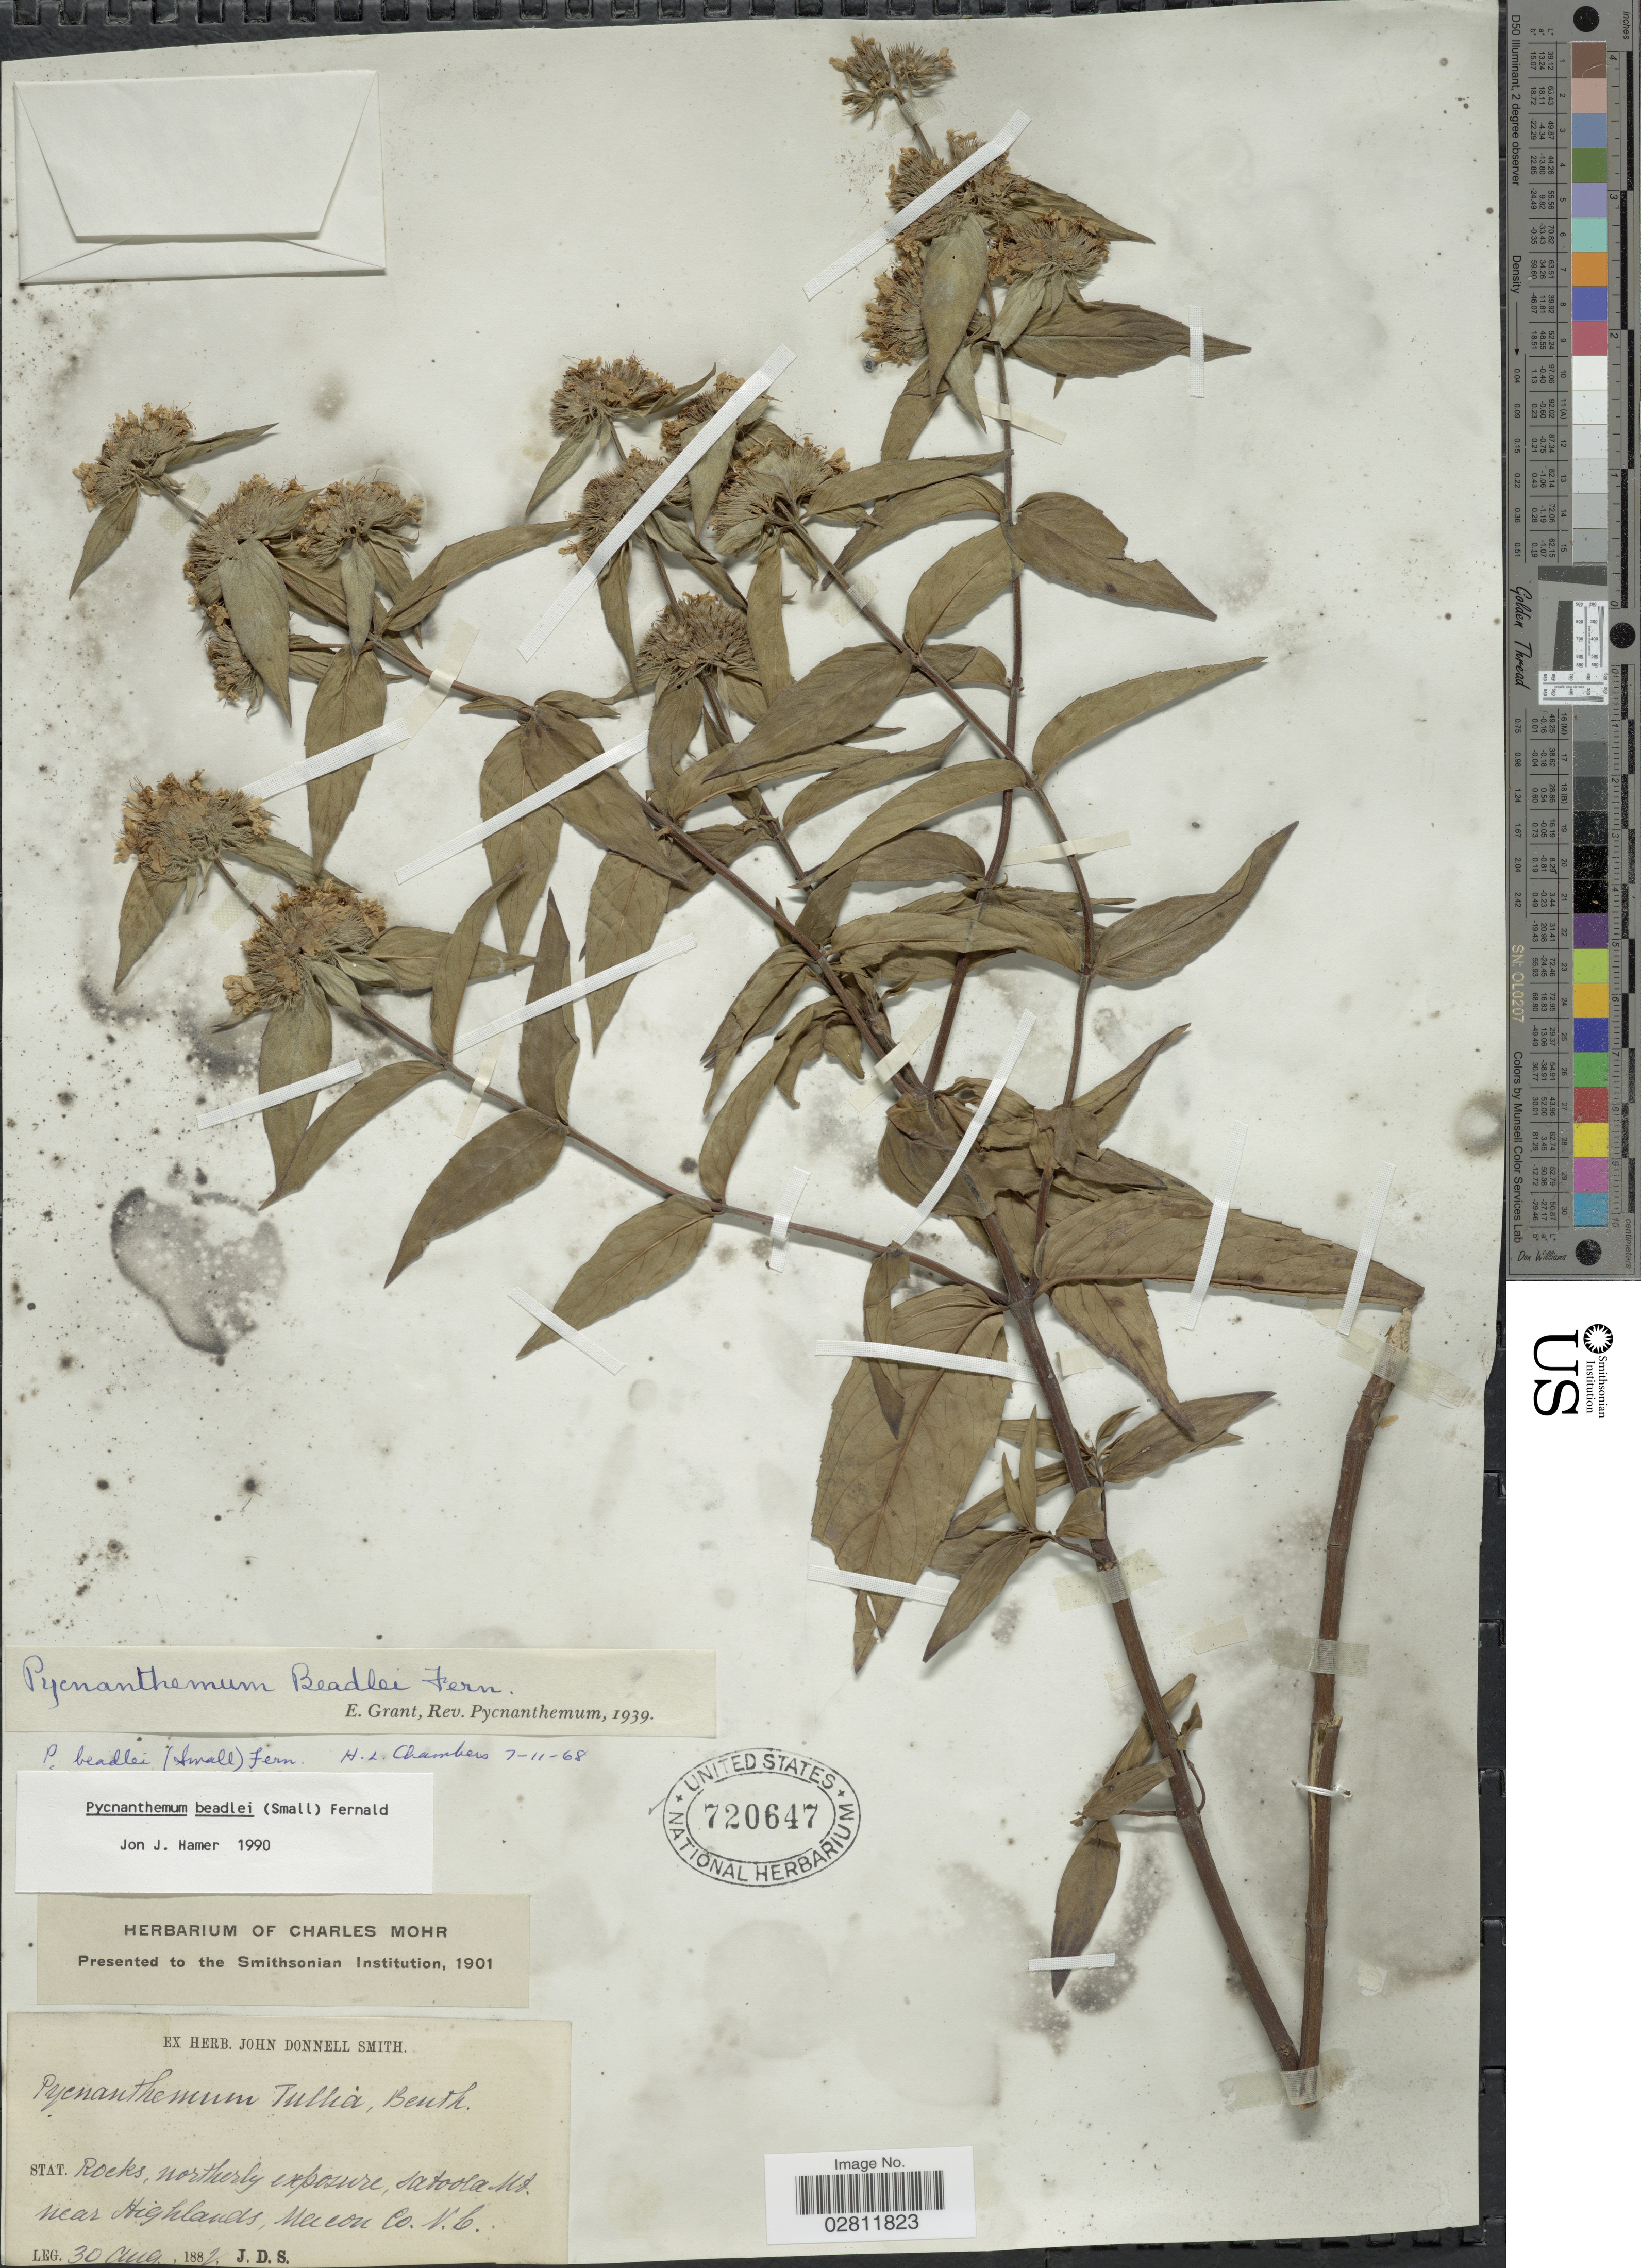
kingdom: Plantae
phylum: Tracheophyta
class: Magnoliopsida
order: Lamiales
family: Lamiaceae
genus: Pycnanthemum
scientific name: Pycnanthemum beadlei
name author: (Small) Fernald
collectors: J. Donnell Smith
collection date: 1882-08-30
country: United States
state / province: North Carolina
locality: Northerly exposure, Satoola Mt. near Highlands, Macon Co.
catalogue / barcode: US 720647